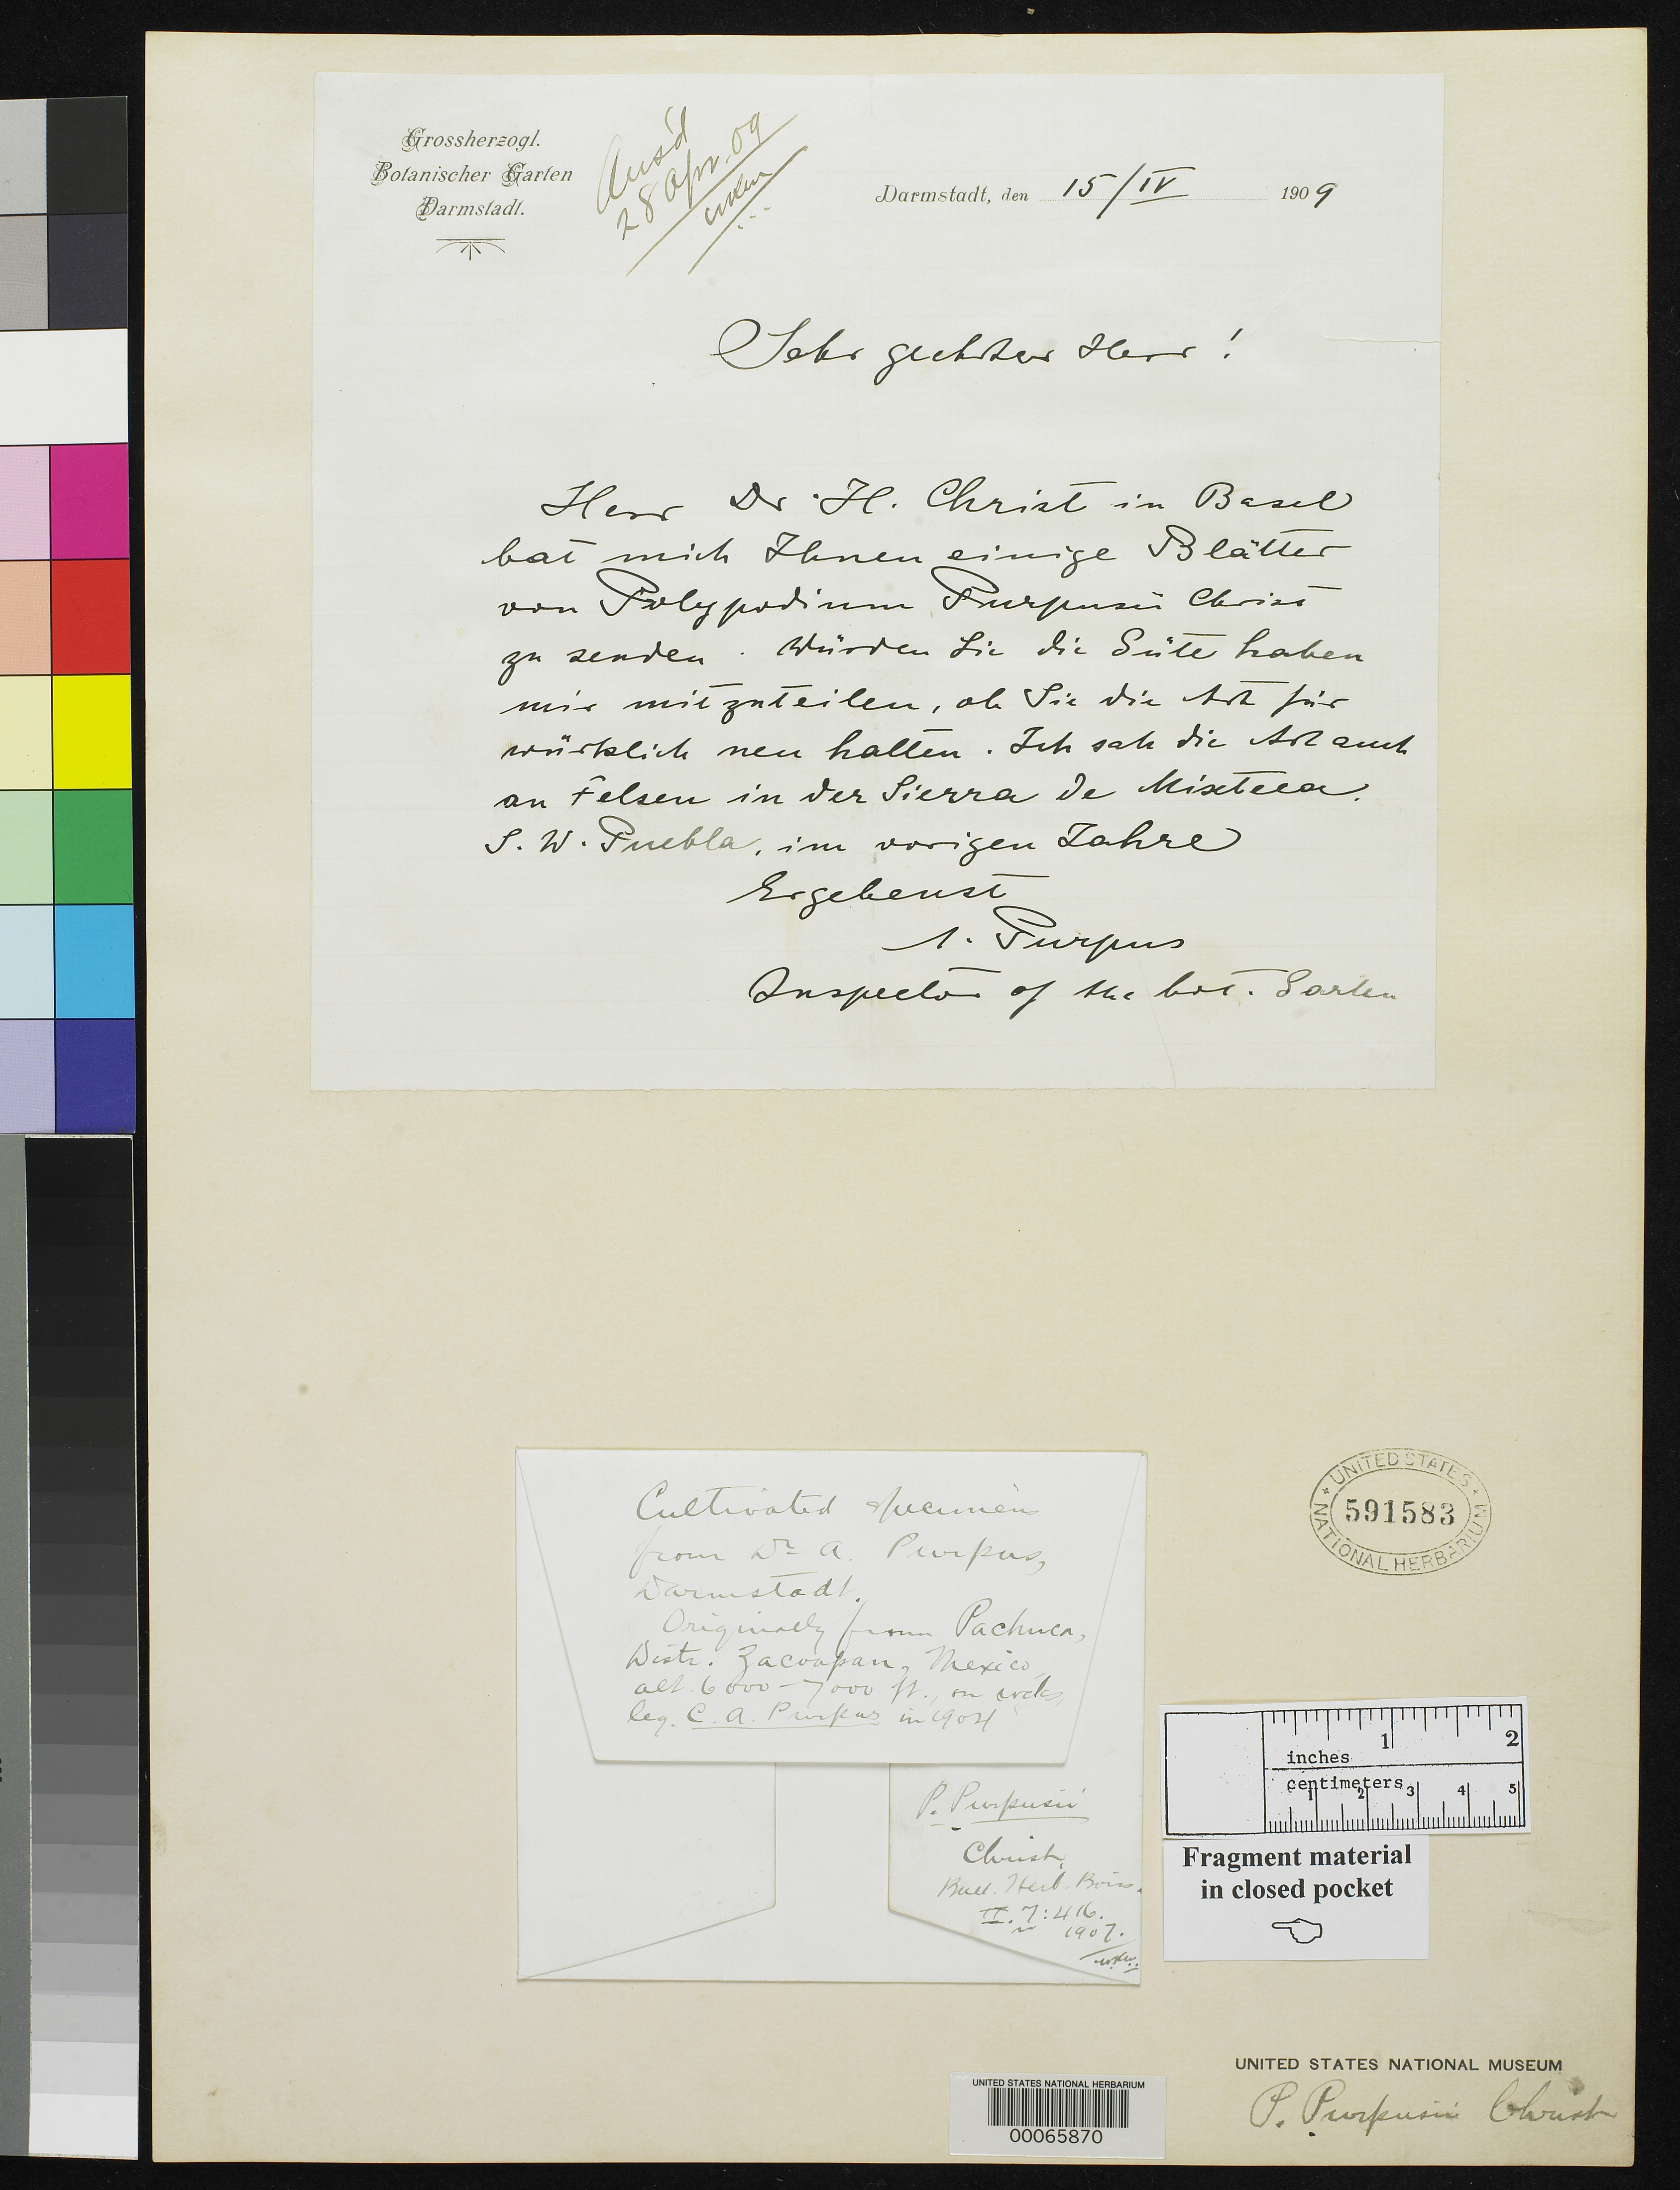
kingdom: Plantae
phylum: Tracheophyta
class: Polypodiopsida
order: Polypodiales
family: Polypodiaceae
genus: Polypodium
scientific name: Polypodium purpusii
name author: Christ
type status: Type Collection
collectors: C. A. Purpus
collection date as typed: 1904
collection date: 1904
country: Mexico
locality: E of Monserrat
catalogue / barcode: US 591583